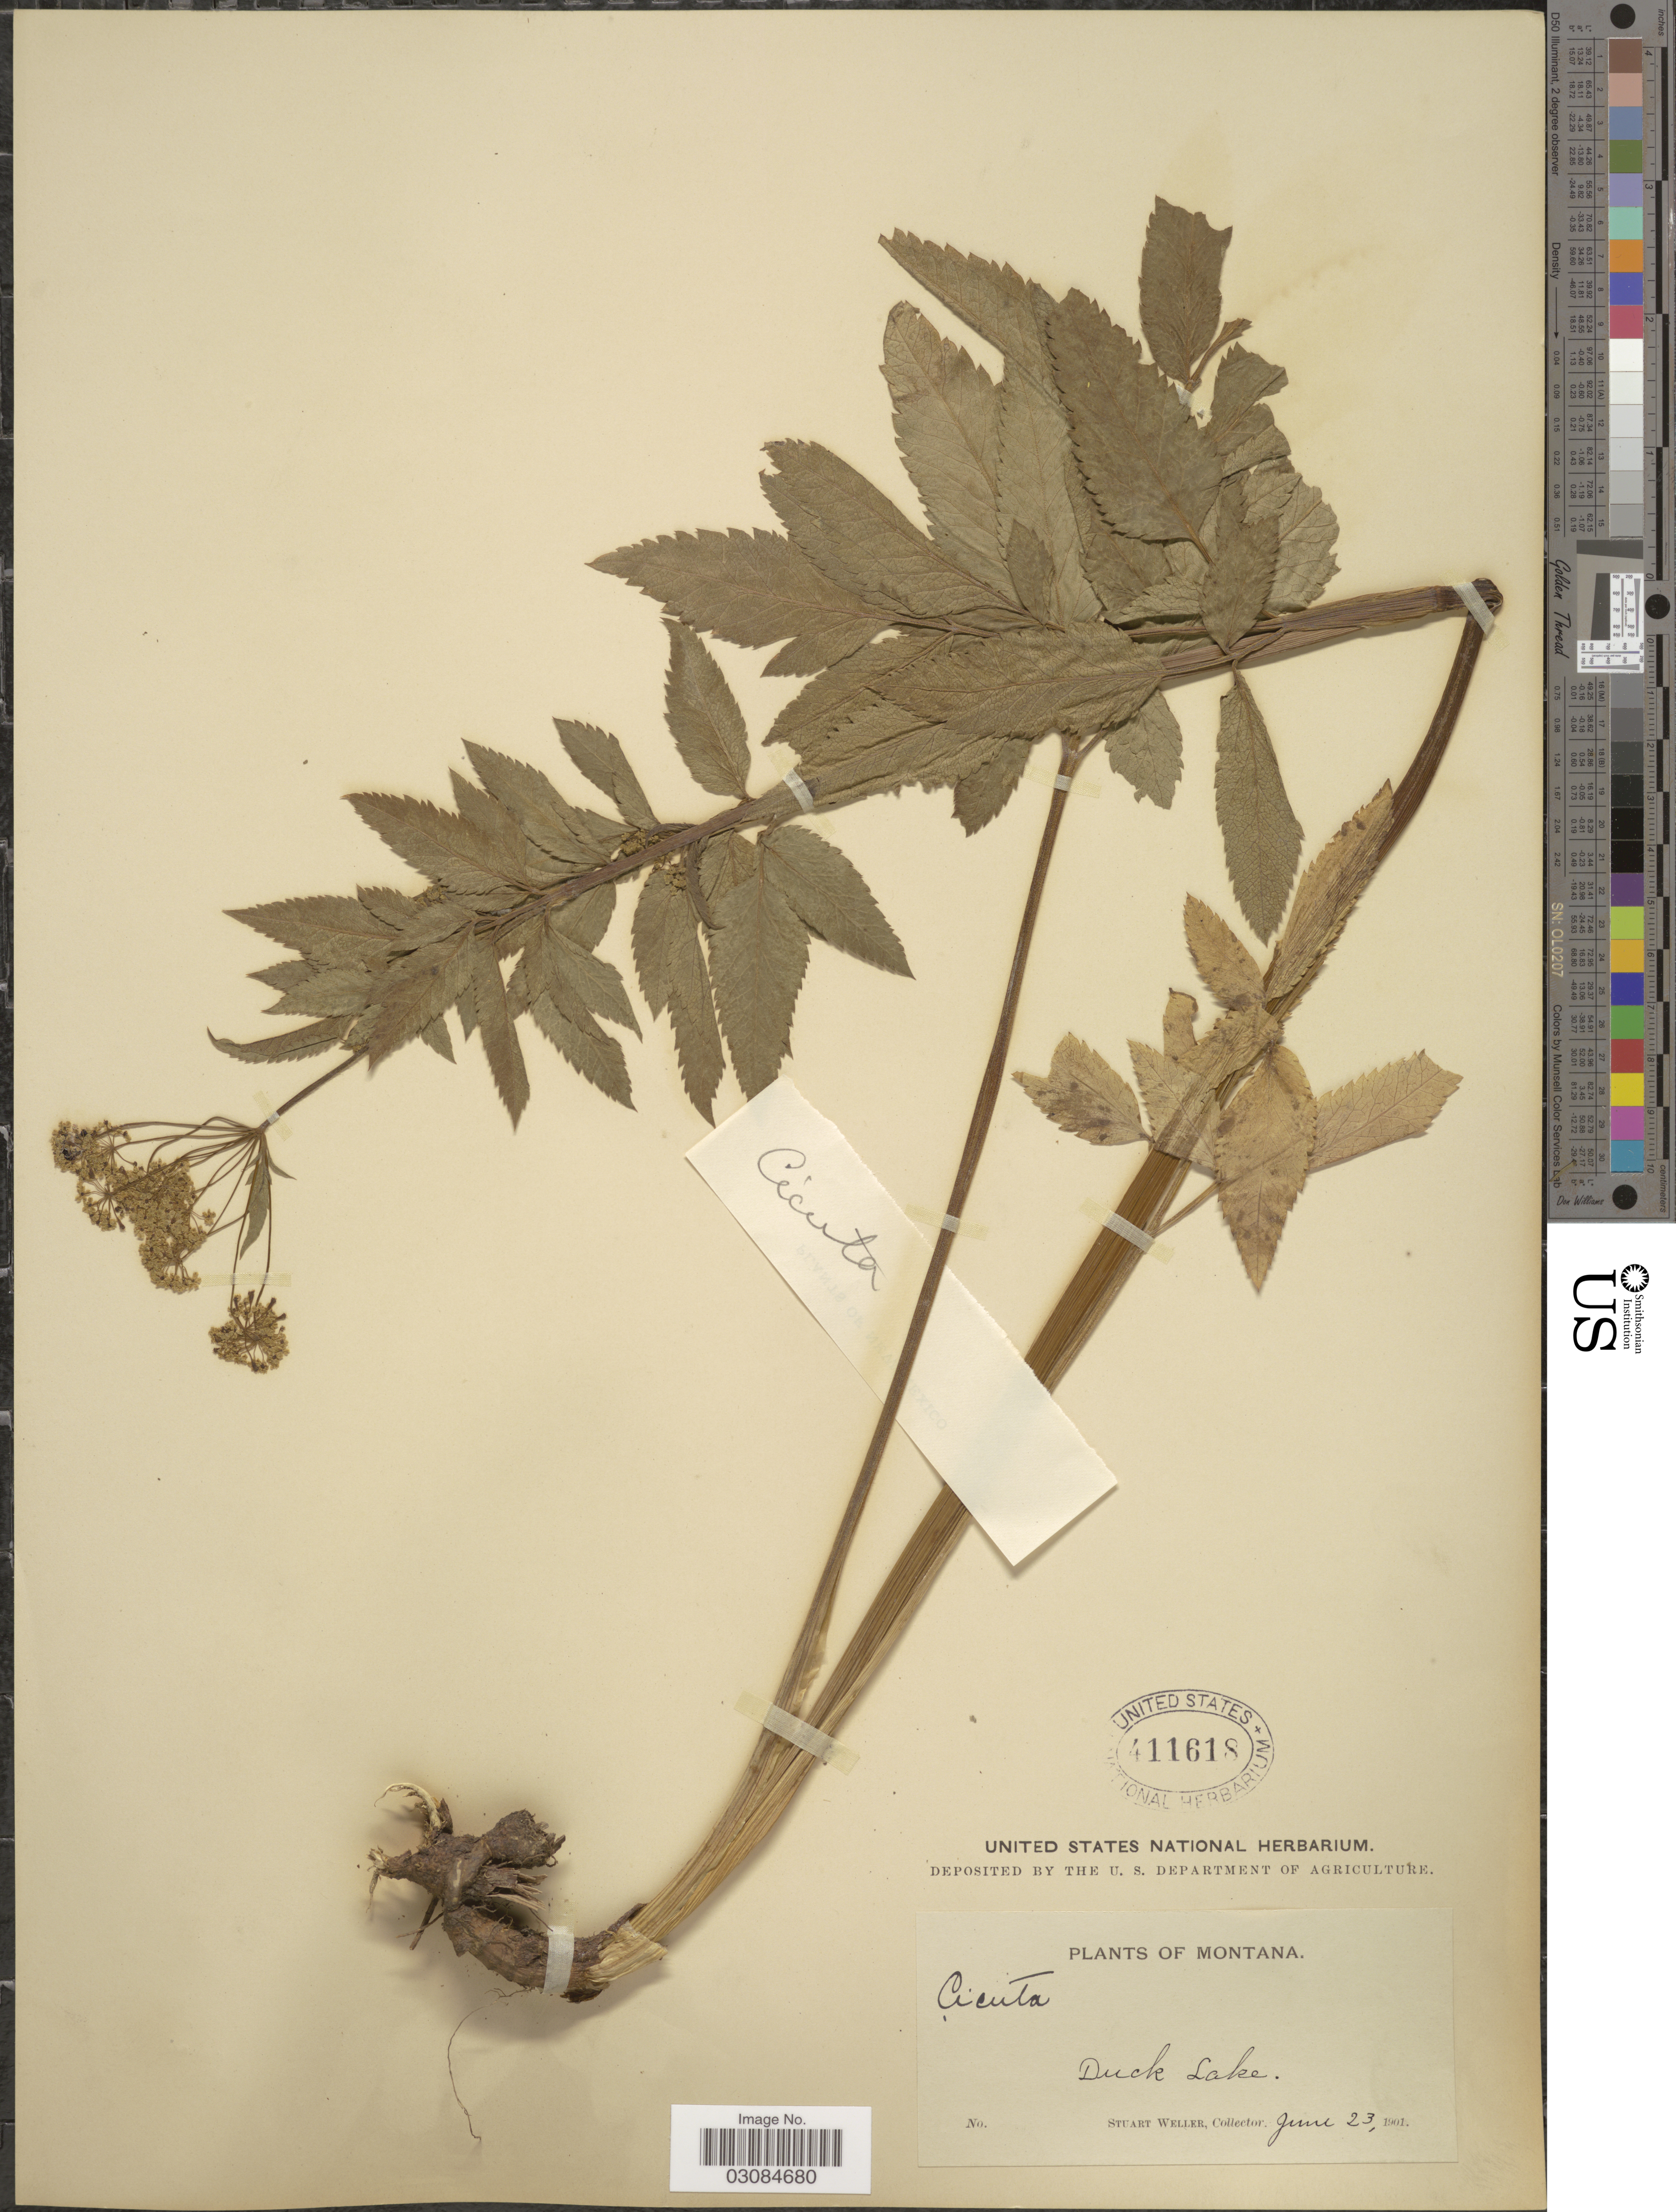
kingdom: Plantae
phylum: Tracheophyta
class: Magnoliopsida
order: Apiales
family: Apiaceae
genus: Cicuta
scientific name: Cicuta occidentalis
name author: Greene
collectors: S. Weller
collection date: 1901-06-23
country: United States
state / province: Montana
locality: Duck Lake.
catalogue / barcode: US 411618